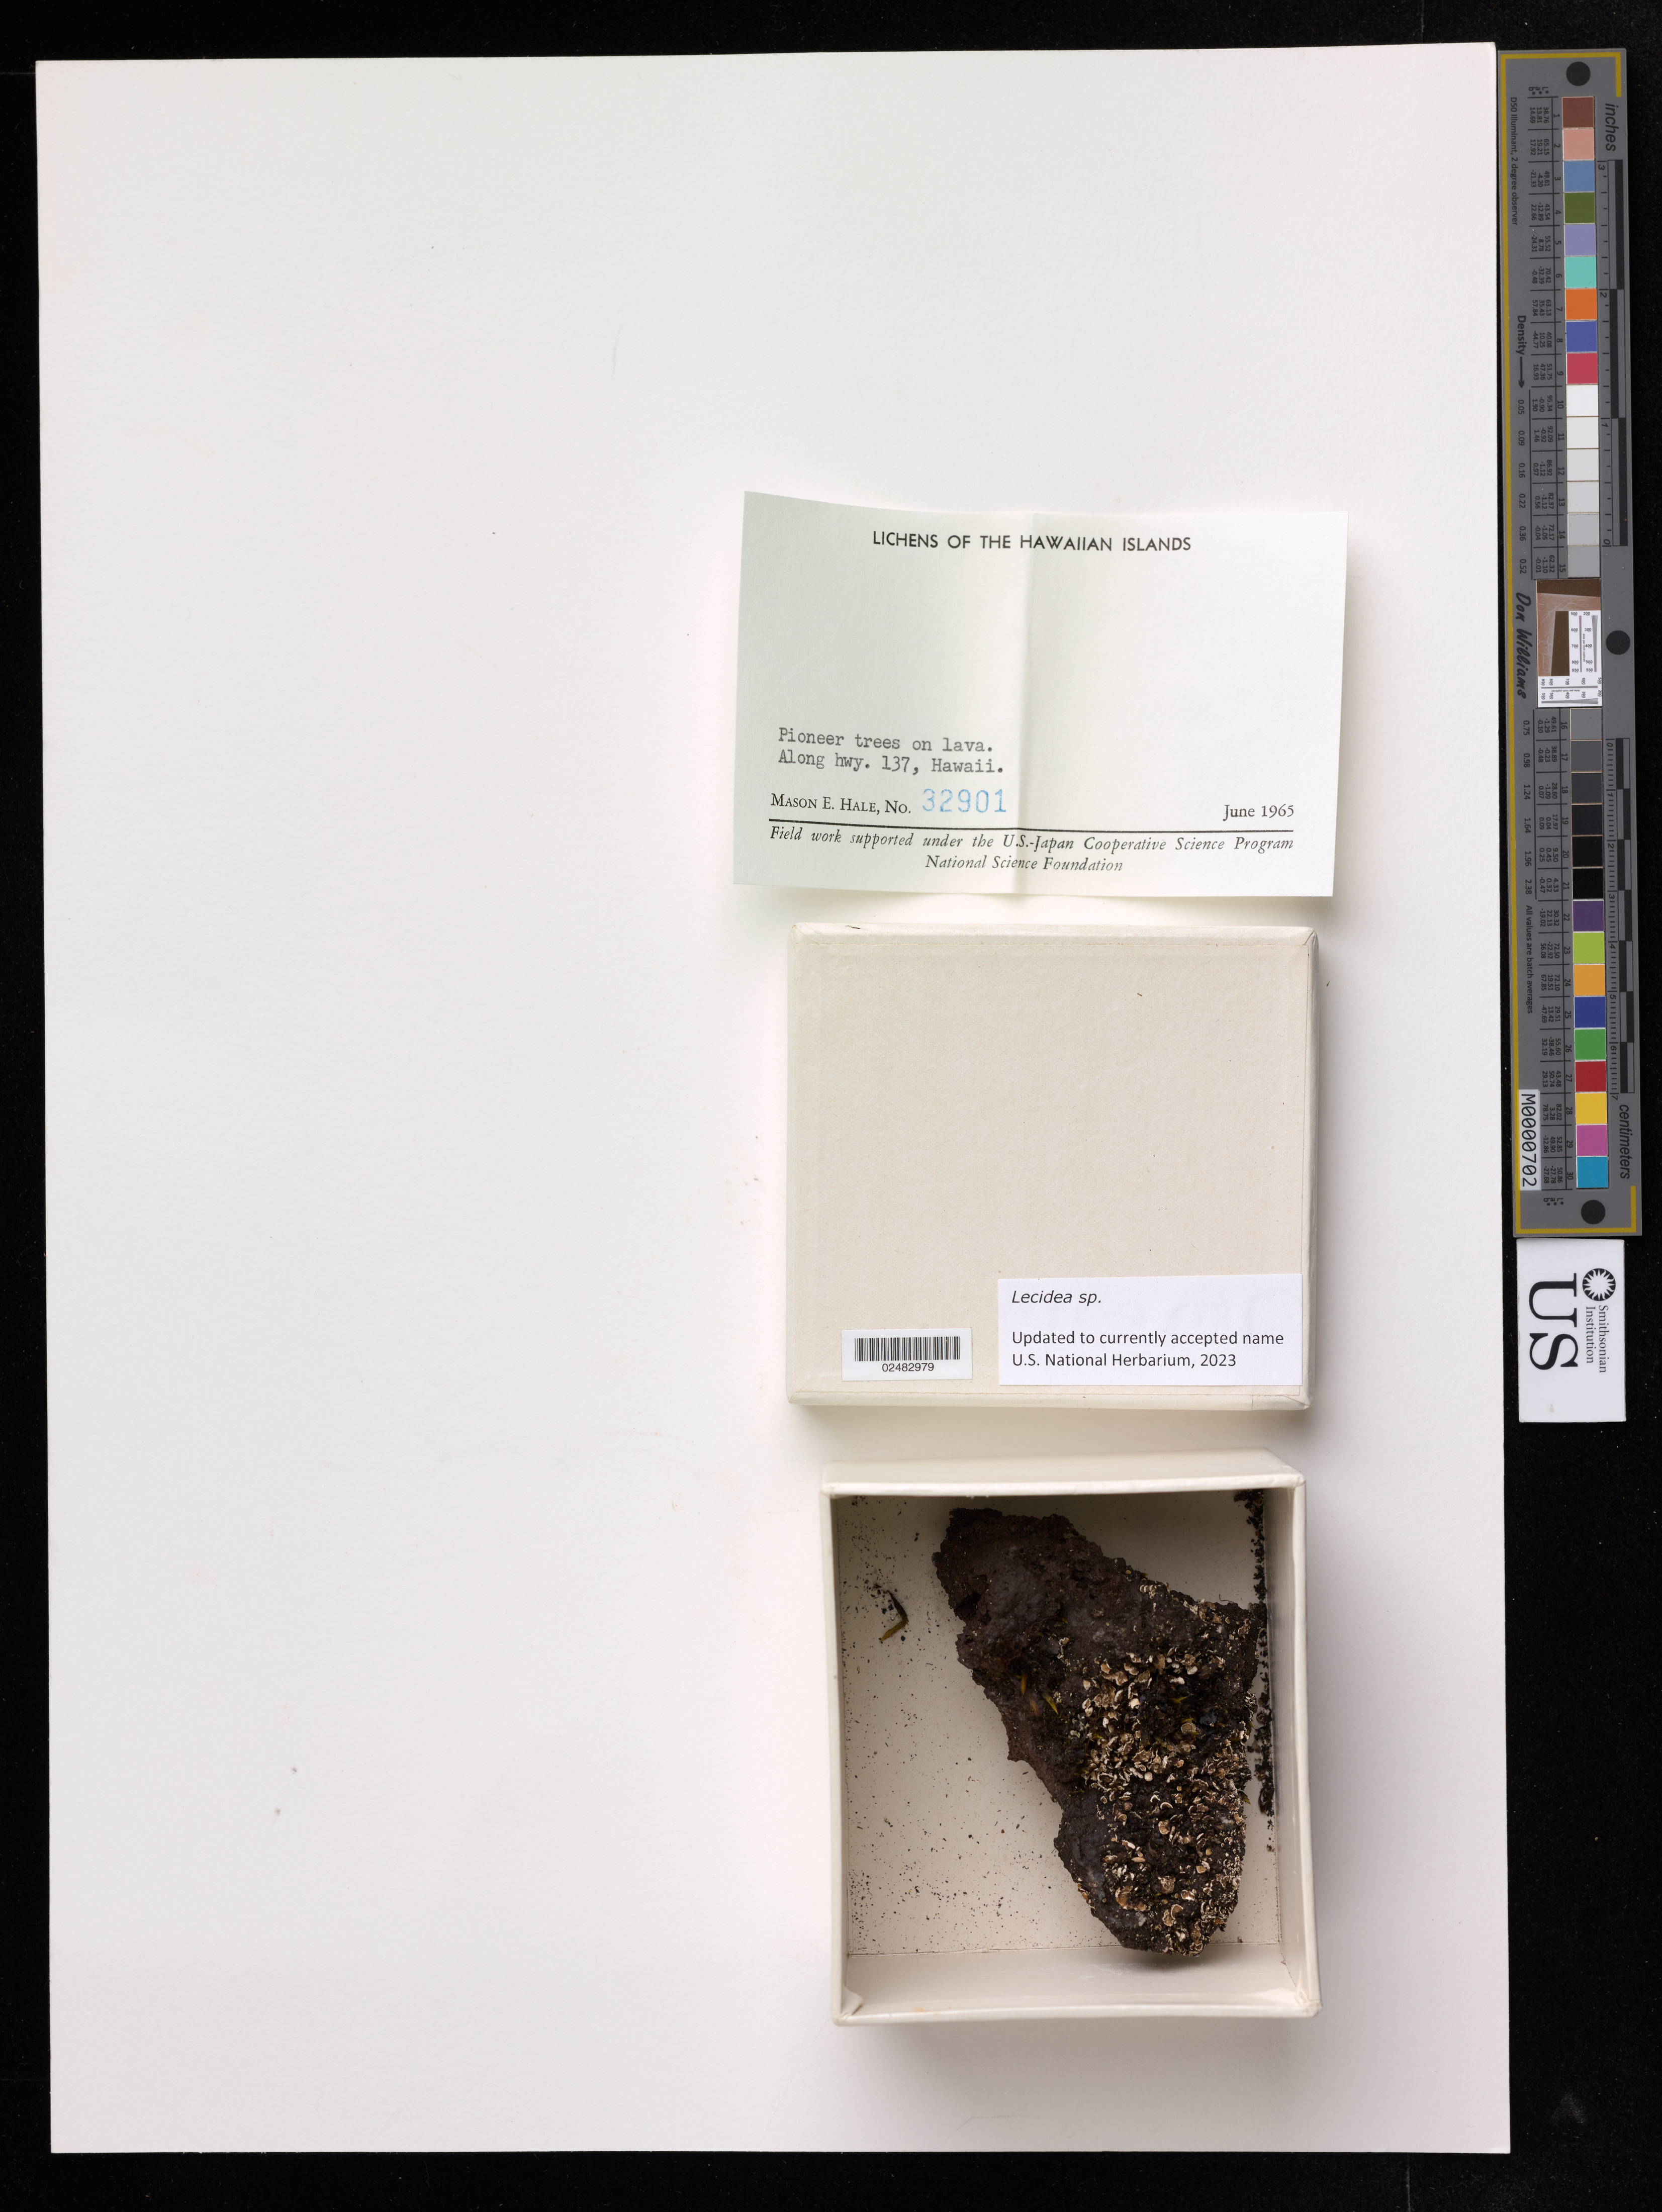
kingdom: Fungi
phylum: Ascomycota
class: Lecanoromycetes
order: Lecideales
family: Lecideaceae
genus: Lecidea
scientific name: Lecidea sp.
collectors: M. Hale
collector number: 32901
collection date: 1965-06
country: United States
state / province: Hawaii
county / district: Hawaii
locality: Along Hwy 137.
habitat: Pioneer trees on lava.